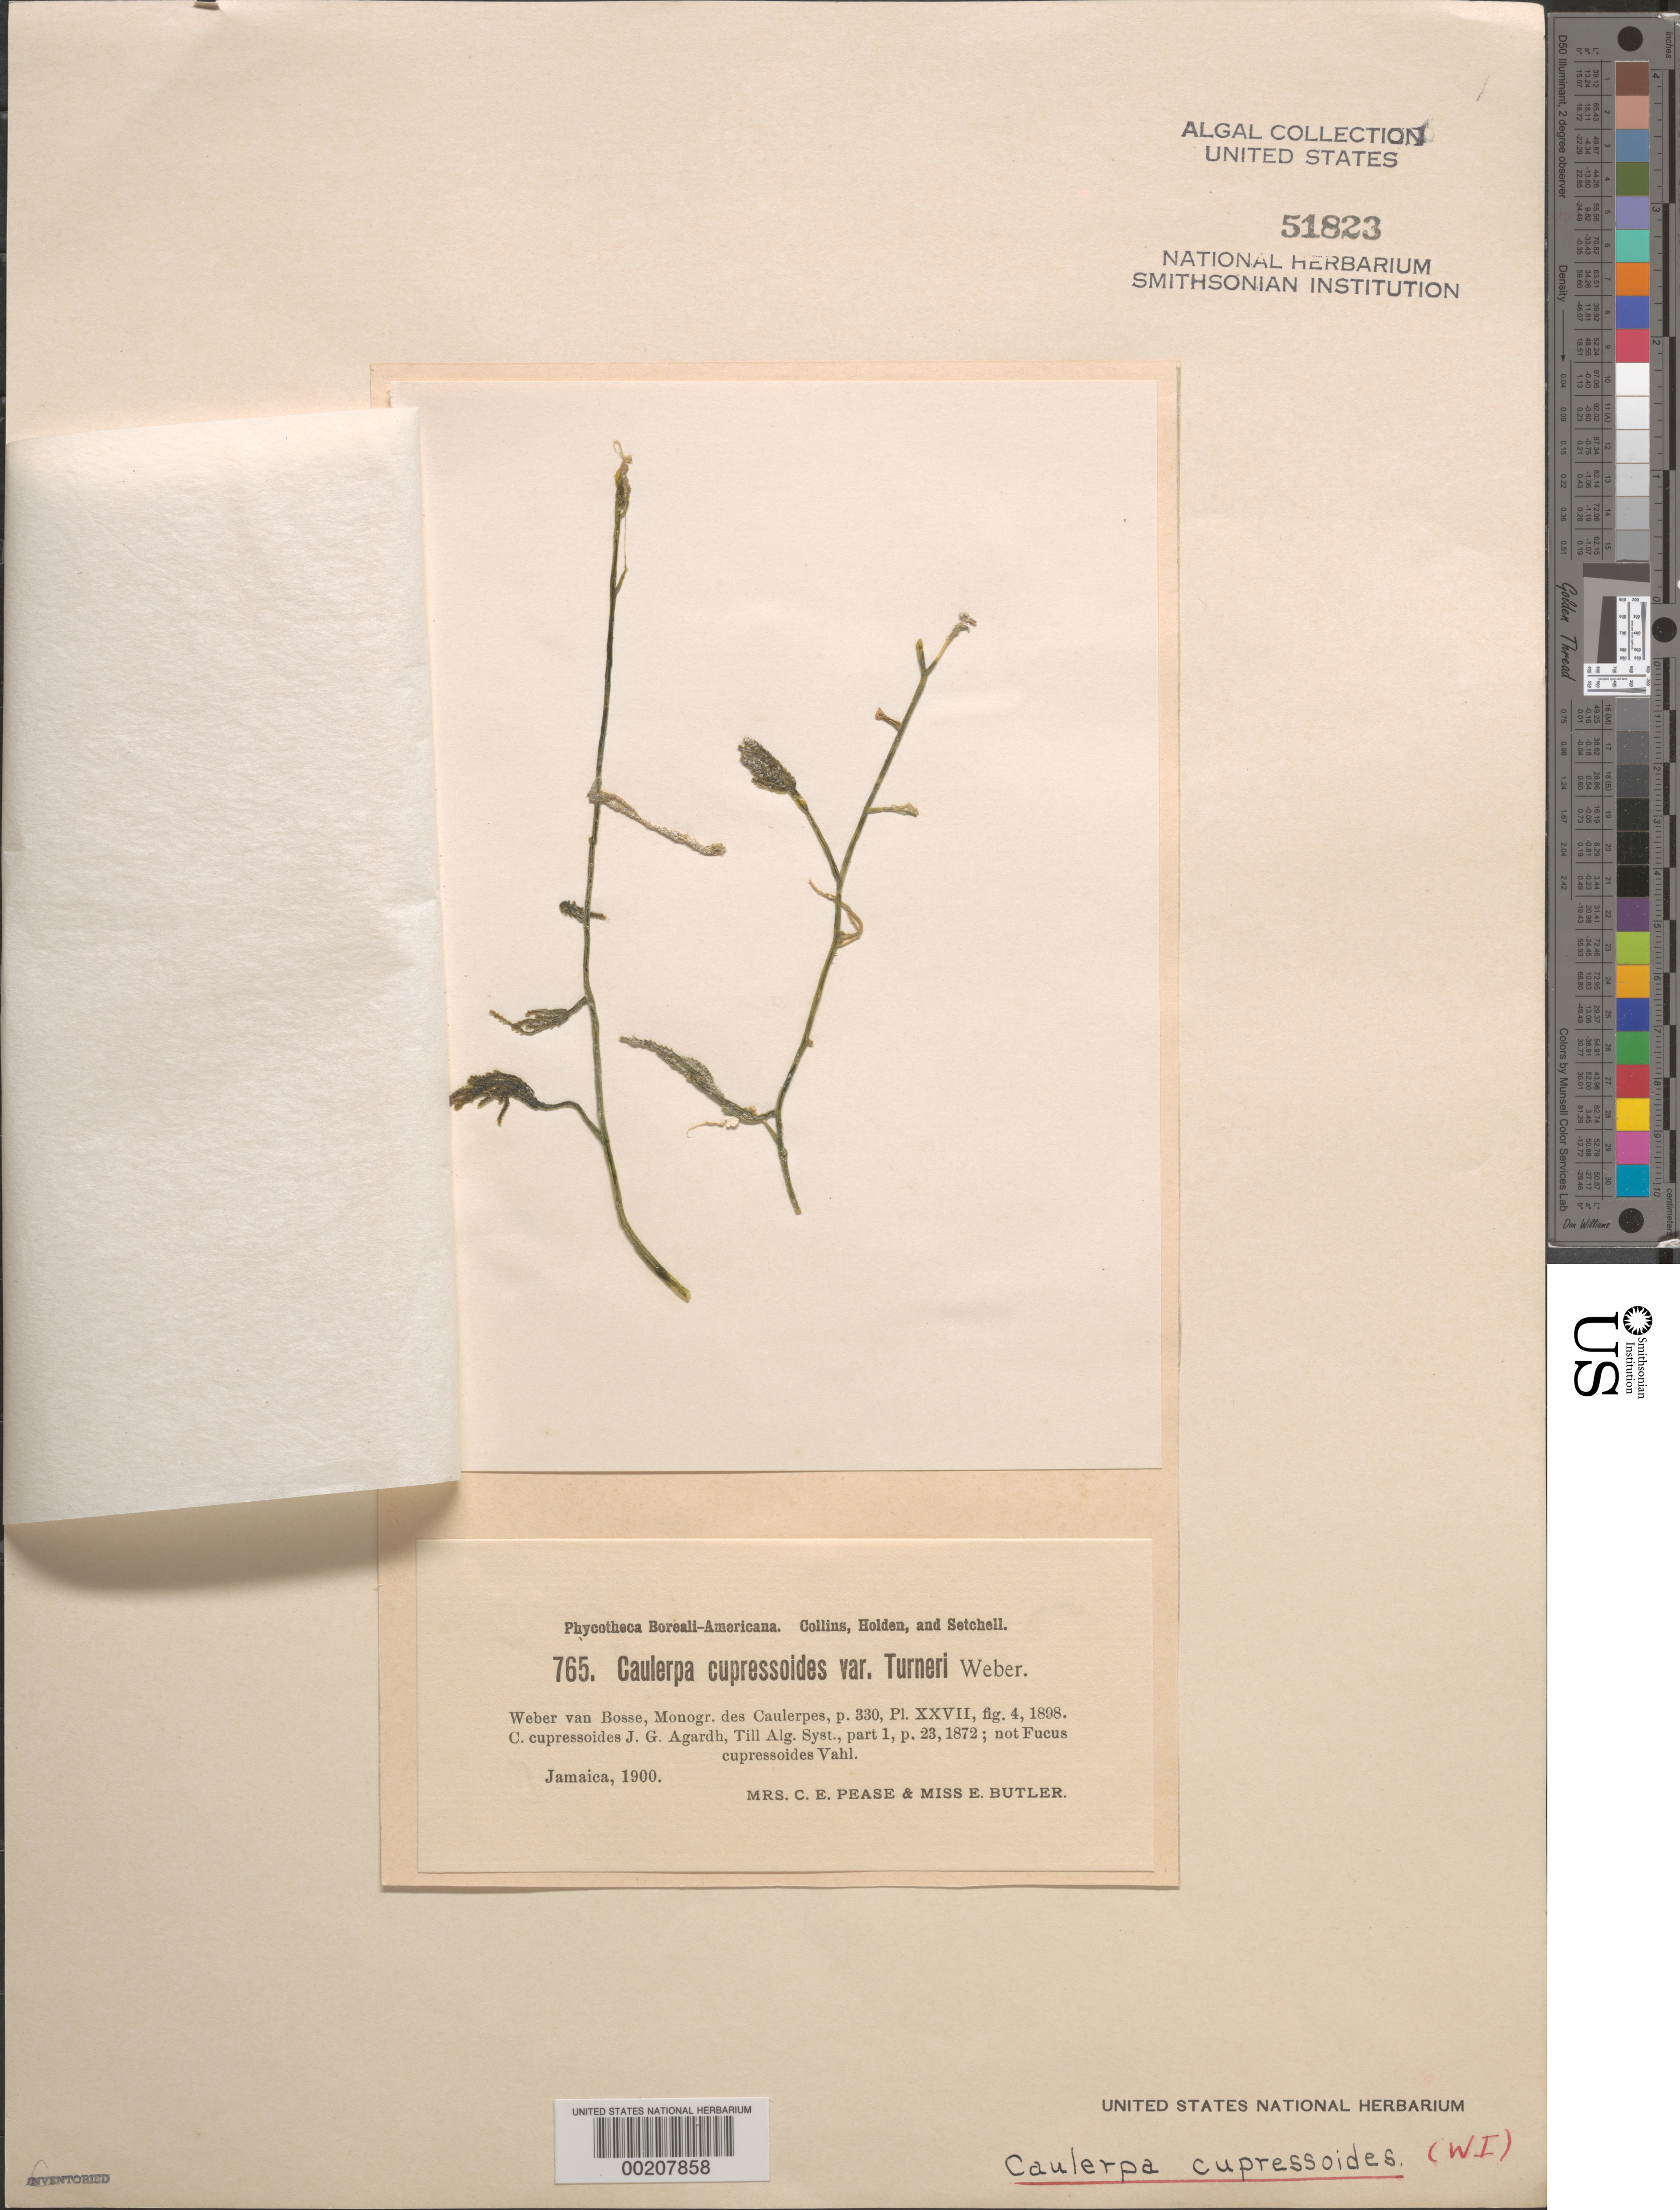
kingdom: Plantae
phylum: Chlorophyta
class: Ulvophyceae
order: Bryopsidales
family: Caulerpaceae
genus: Caulerpa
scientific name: Caulerpa cupressoides var. turneri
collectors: C. Pease & E. Butler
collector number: PB-A 765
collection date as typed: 1900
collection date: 1900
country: Jamaica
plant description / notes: Collins, Holden & Setchell, Phycotheca Boreali-Americana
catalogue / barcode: US 51823